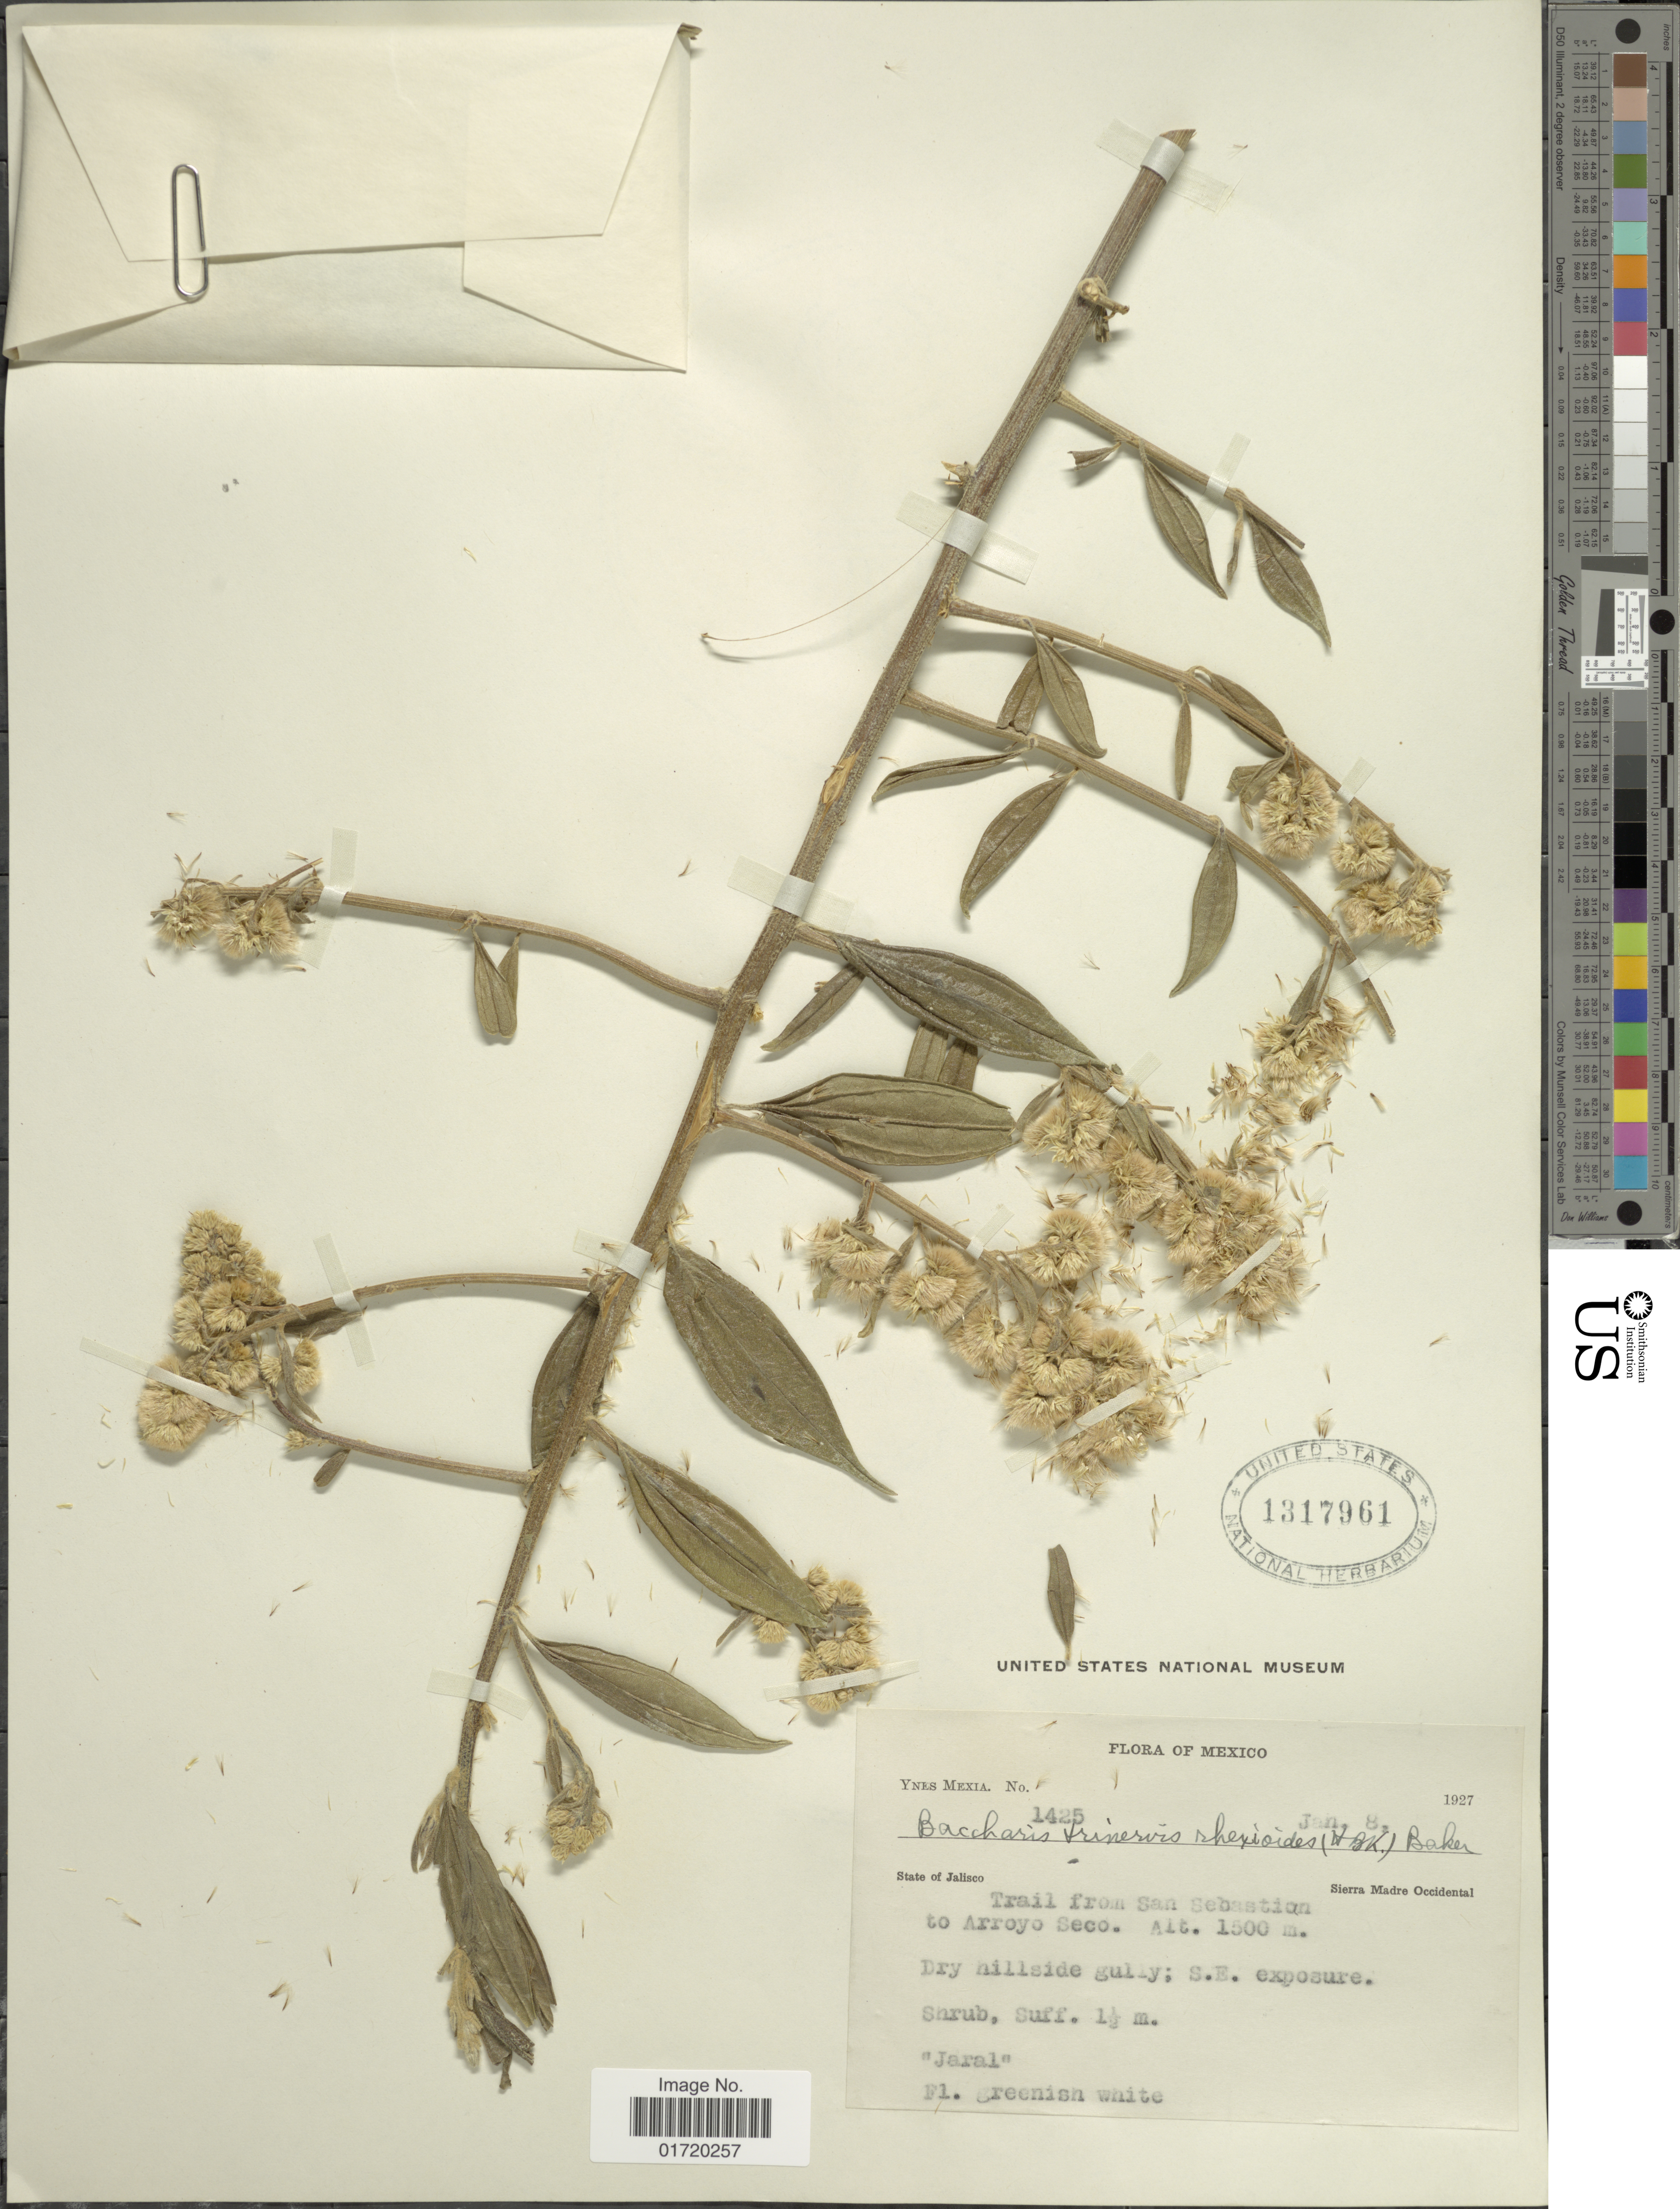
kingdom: Plantae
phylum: Tracheophyta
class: Magnoliopsida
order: Asterales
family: Asteraceae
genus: Baccharis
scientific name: Baccharis trinervis var. rhexioides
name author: (Kunth) Baker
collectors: Y. Mexia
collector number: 1425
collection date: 1927-01-08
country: Mexico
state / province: Jalisco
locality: Sierra Madre Occidental, Trail from San Sebastian to Arroyo Seco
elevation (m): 1500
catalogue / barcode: US 1317961